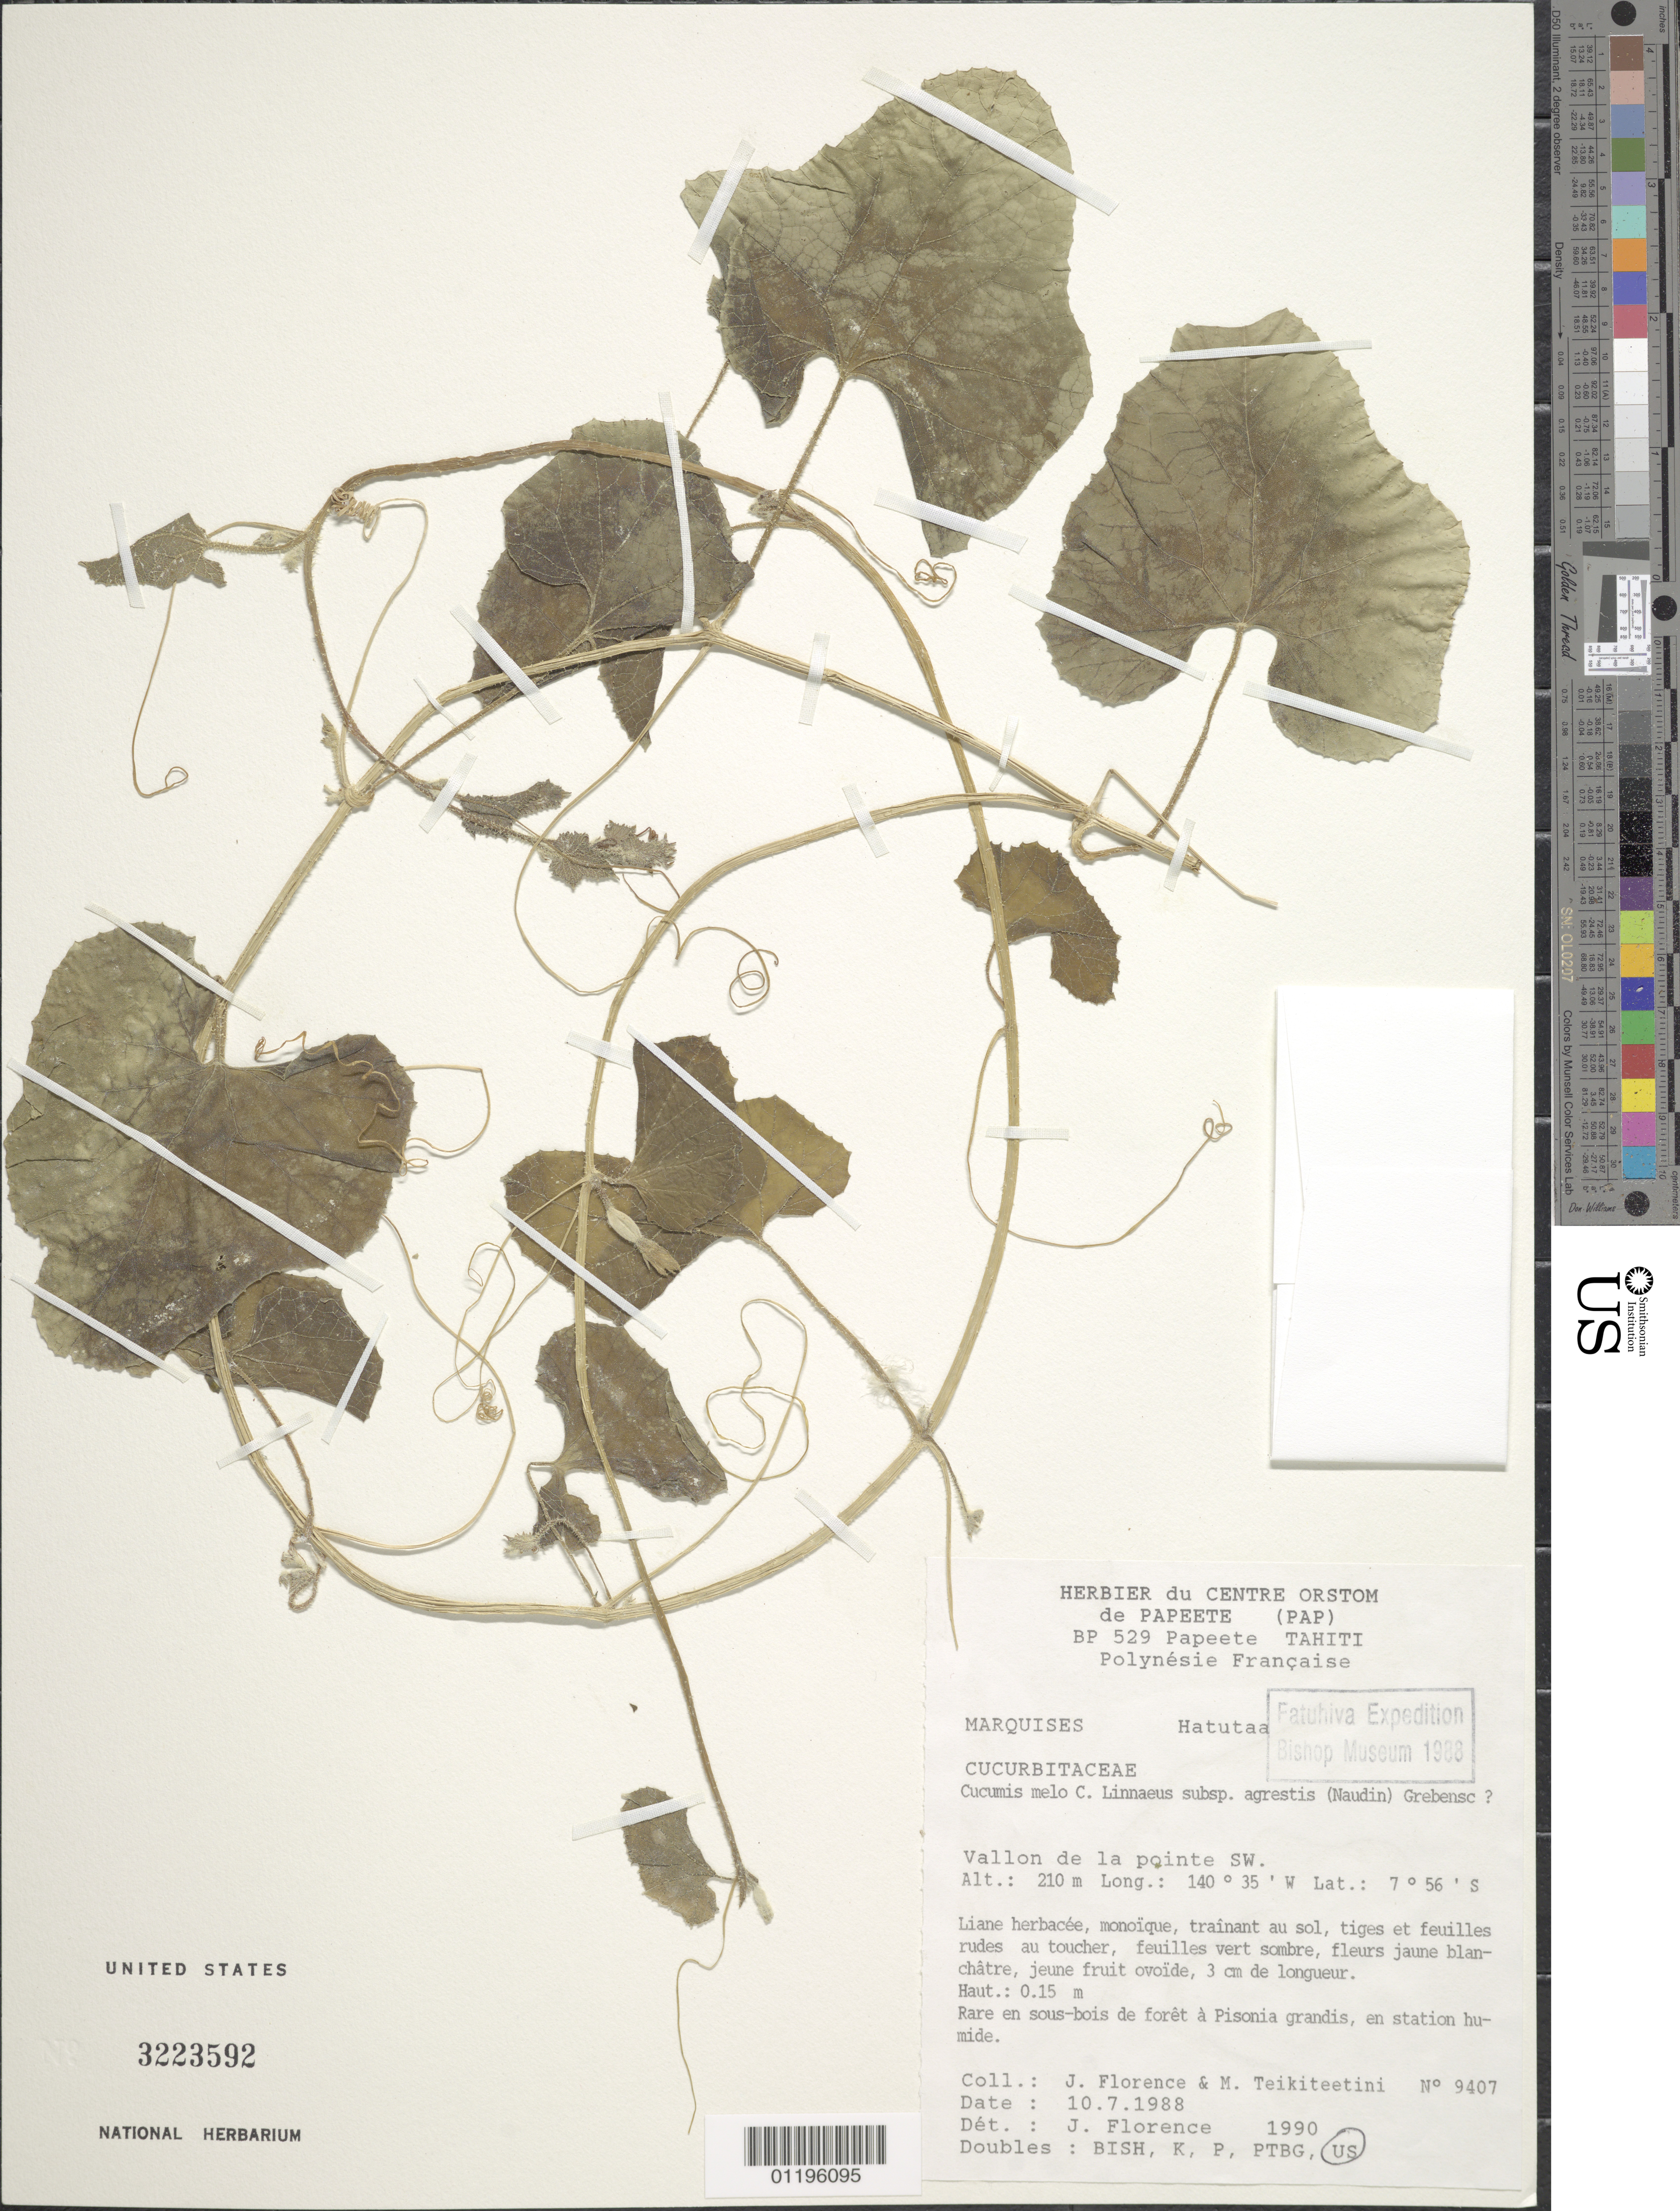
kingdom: Plantae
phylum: Tracheophyta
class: Magnoliopsida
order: Cucurbitales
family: Cucurbitaceae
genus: Cucumis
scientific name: Cucumis melo subsp. agrestis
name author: (Naudin) Pangalo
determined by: Florence, J.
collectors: J. Florence & M. Teikiteetini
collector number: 9407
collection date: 1988-07-10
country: French Polynesia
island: Hatutaa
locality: Vallon de la pointe SW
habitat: Rare en sous-bois de forêt à Pisonia grandis, en station humide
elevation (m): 210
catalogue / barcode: US 3223592